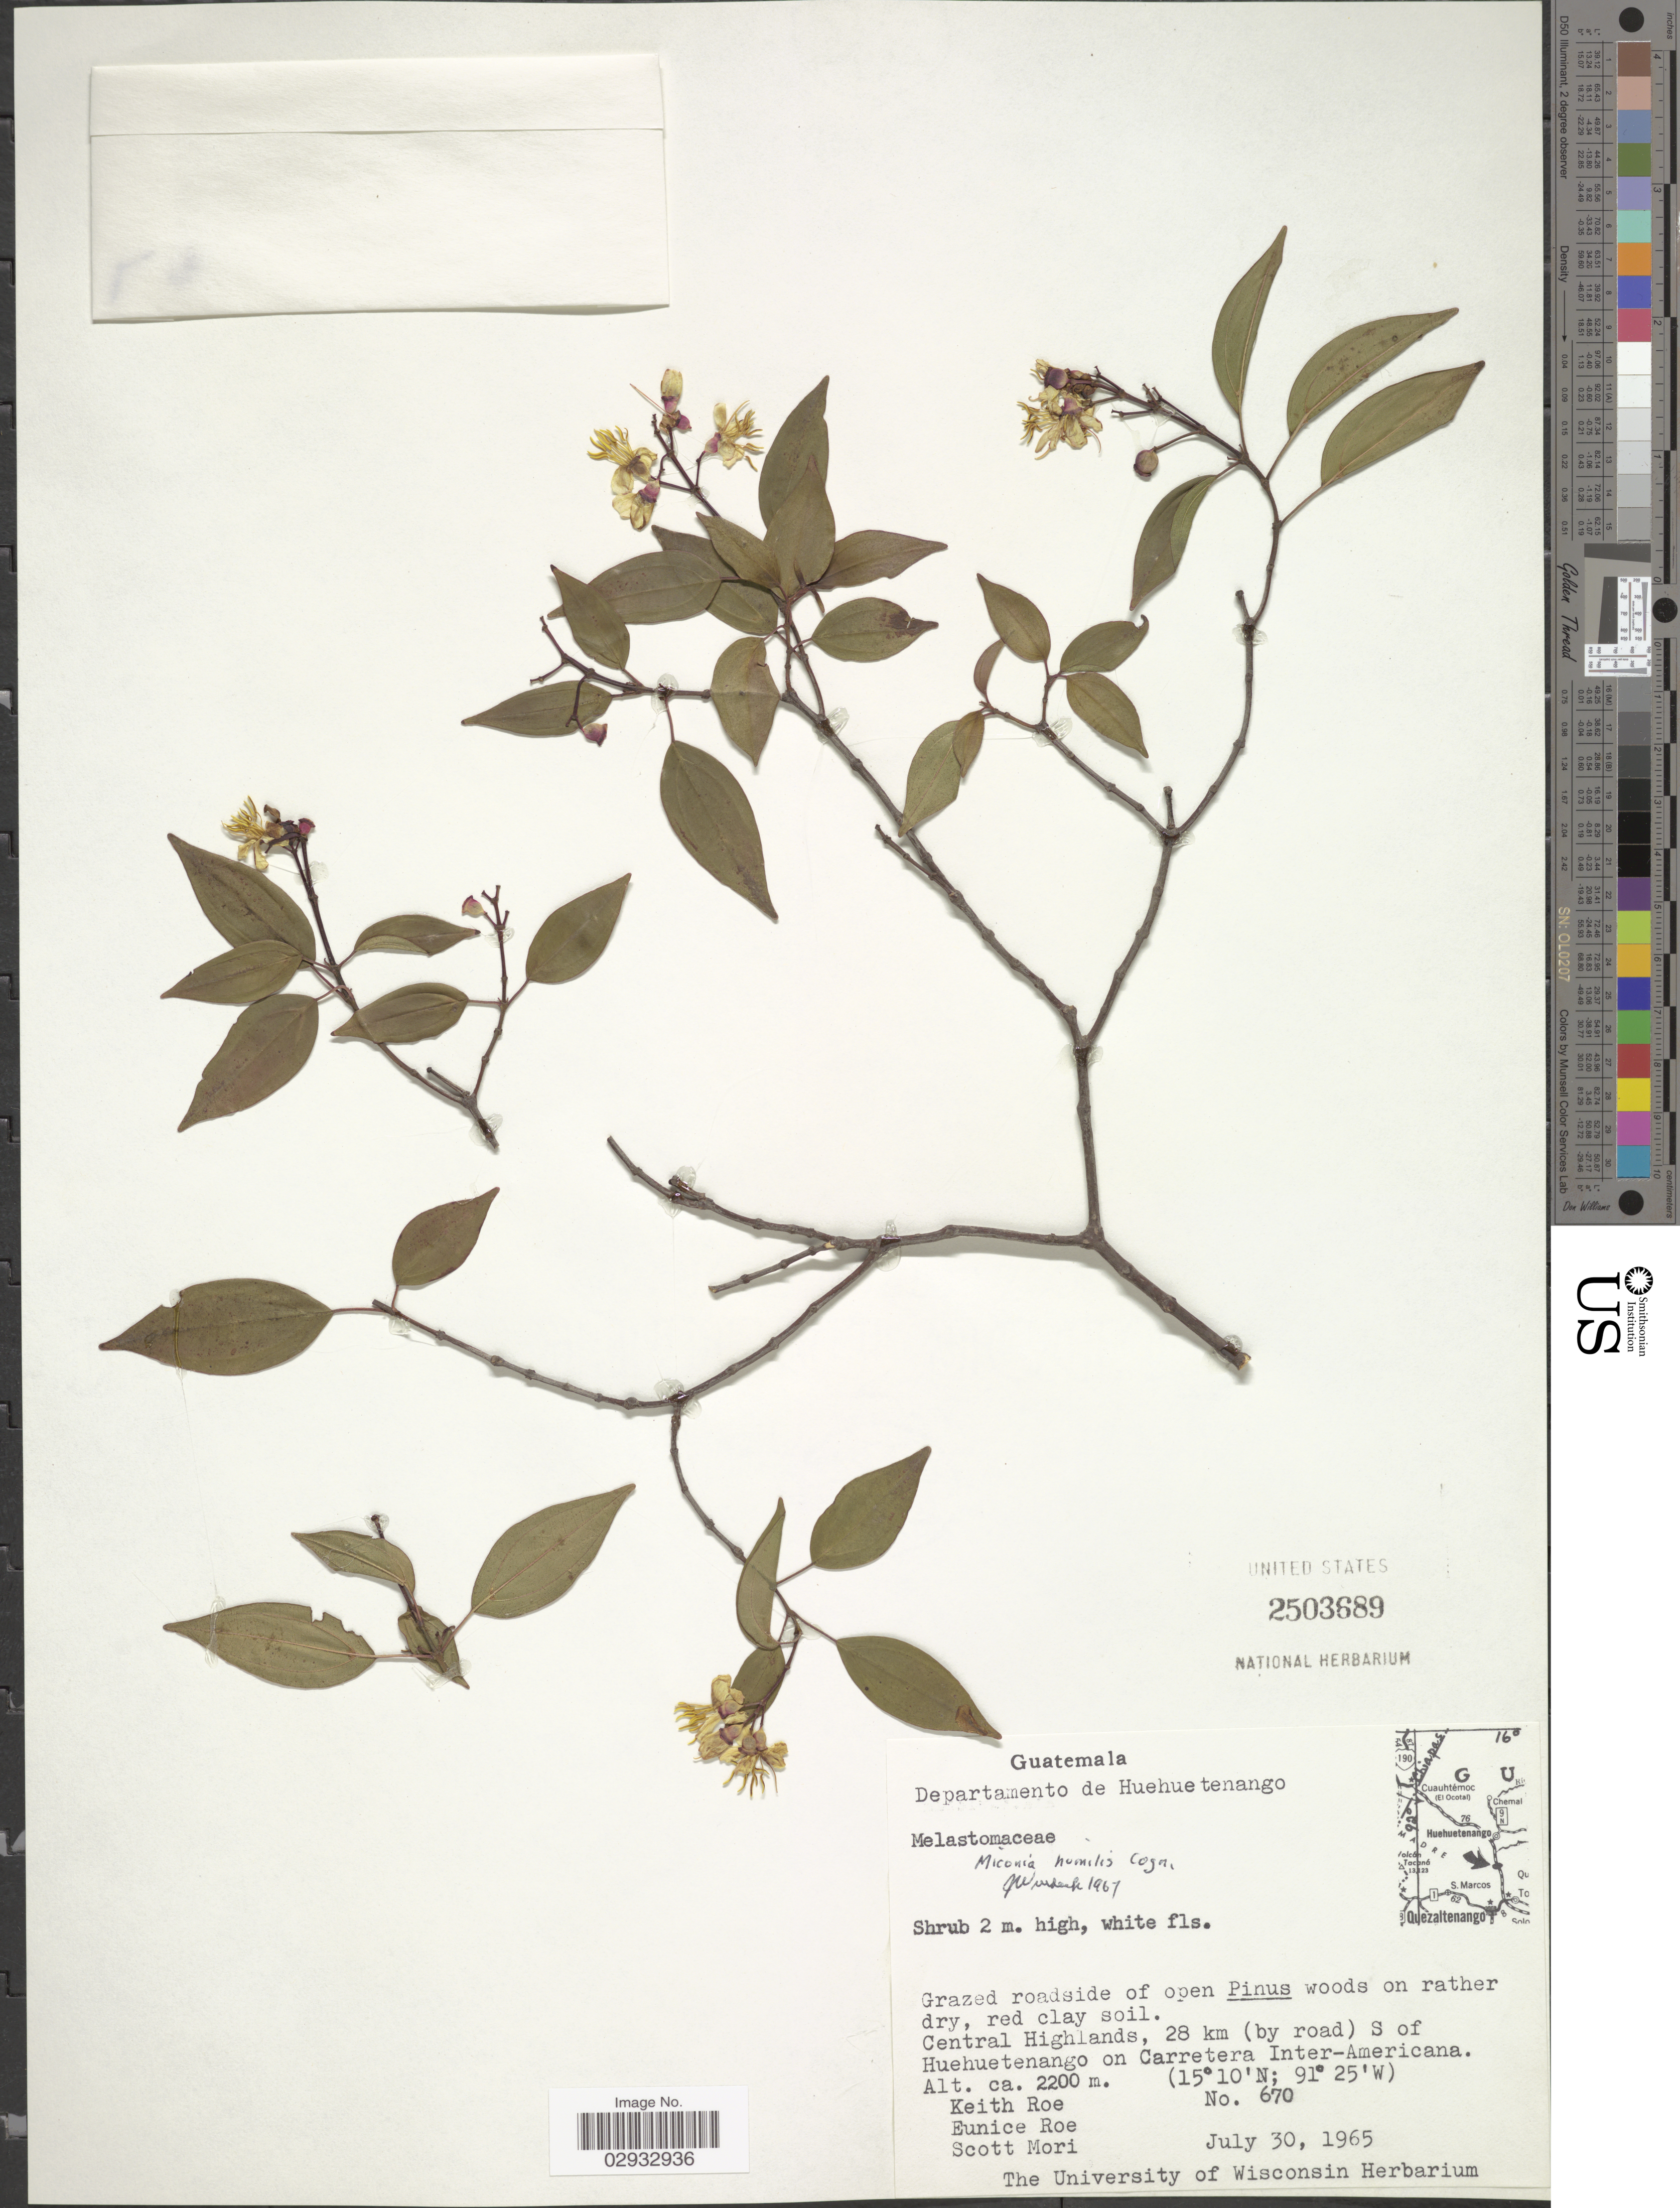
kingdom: Plantae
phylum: Tracheophyta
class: Magnoliopsida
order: Myrtales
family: Melastomataceae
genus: Miconia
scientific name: Miconia humilis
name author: Cogn.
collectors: K. E. Roe, E. Roe & S. Mori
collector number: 670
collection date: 1965-07-30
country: Guatemala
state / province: Huehuetenango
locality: Departamento de Huehuetenango. Grazed roadside. Central Highlands, 28 km (by road) S of Huehuetenango on Carretera Inter-Americana.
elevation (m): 2200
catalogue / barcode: US 2503689